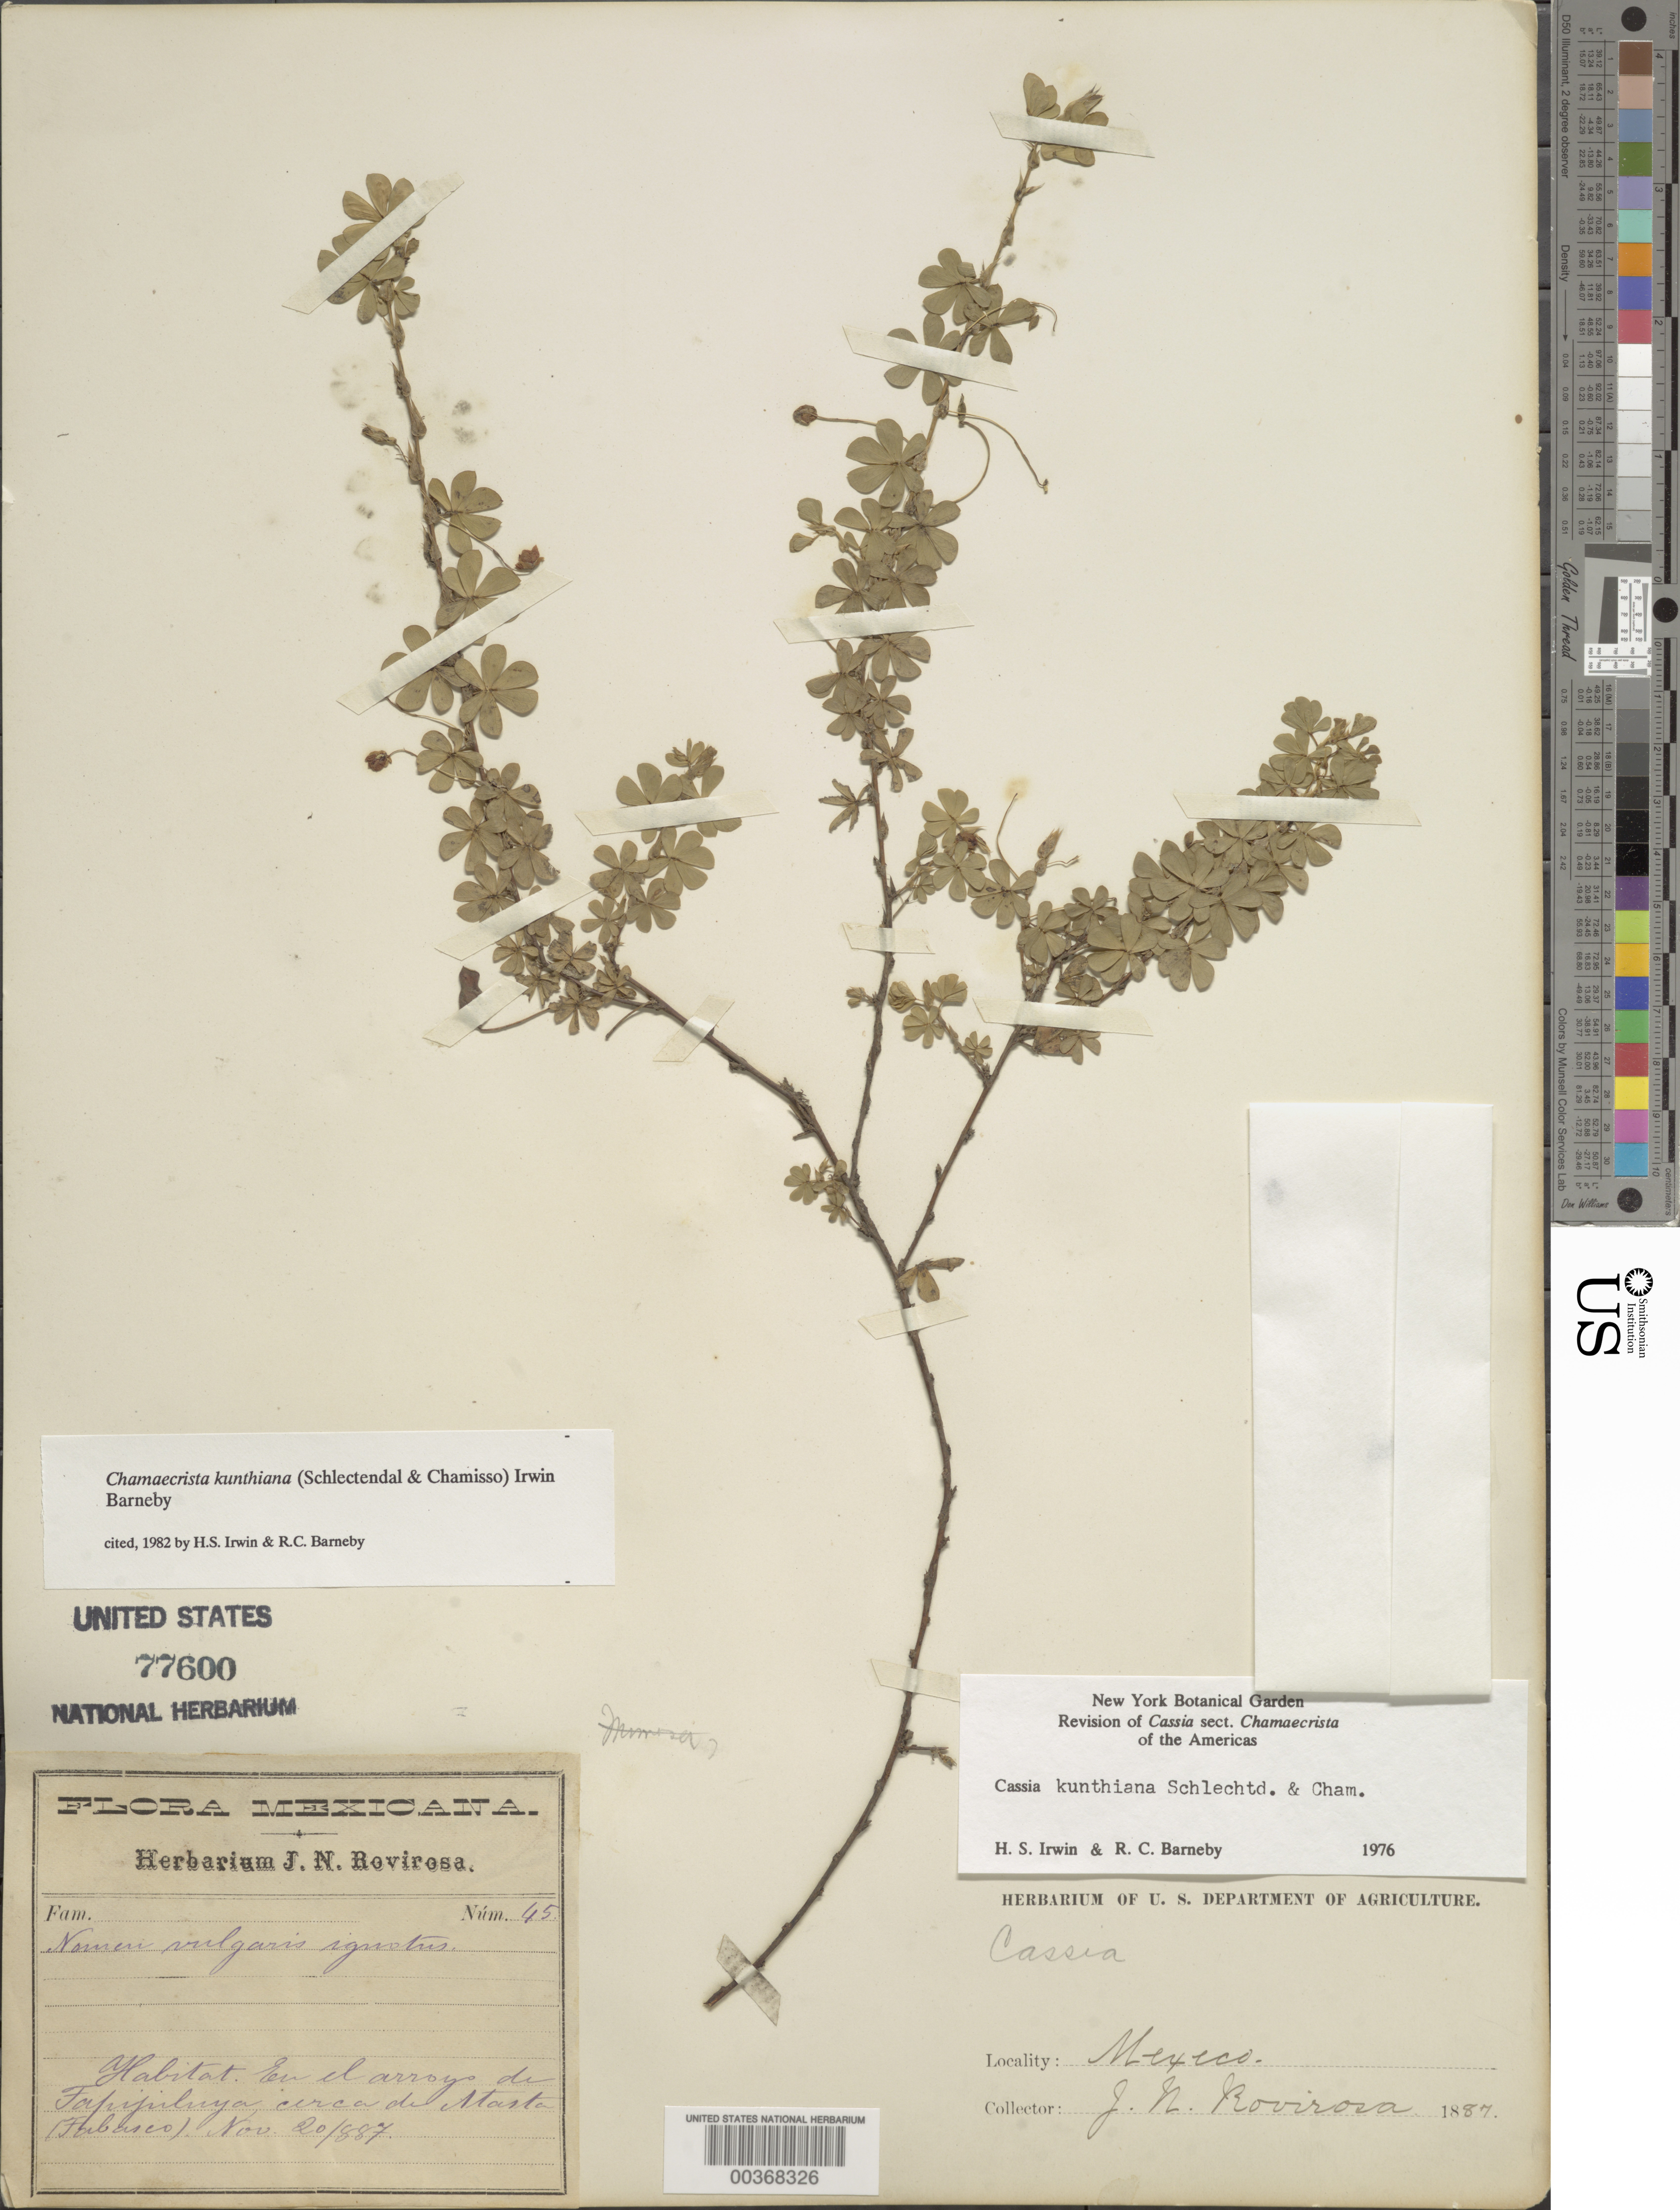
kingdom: Plantae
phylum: Tracheophyta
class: Magnoliopsida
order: Fabales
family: Fabaceae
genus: Chamaecrista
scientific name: Chamaecrista kunthiana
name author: (Schltdl. & Cham.) H.S. Irwin & Barneby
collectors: J. N. Rovirosa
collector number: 45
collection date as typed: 20 Nov 1887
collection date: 1887-11-20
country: Mexico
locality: Fapipiluya ca de atasta (fabasco)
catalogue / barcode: US 77600